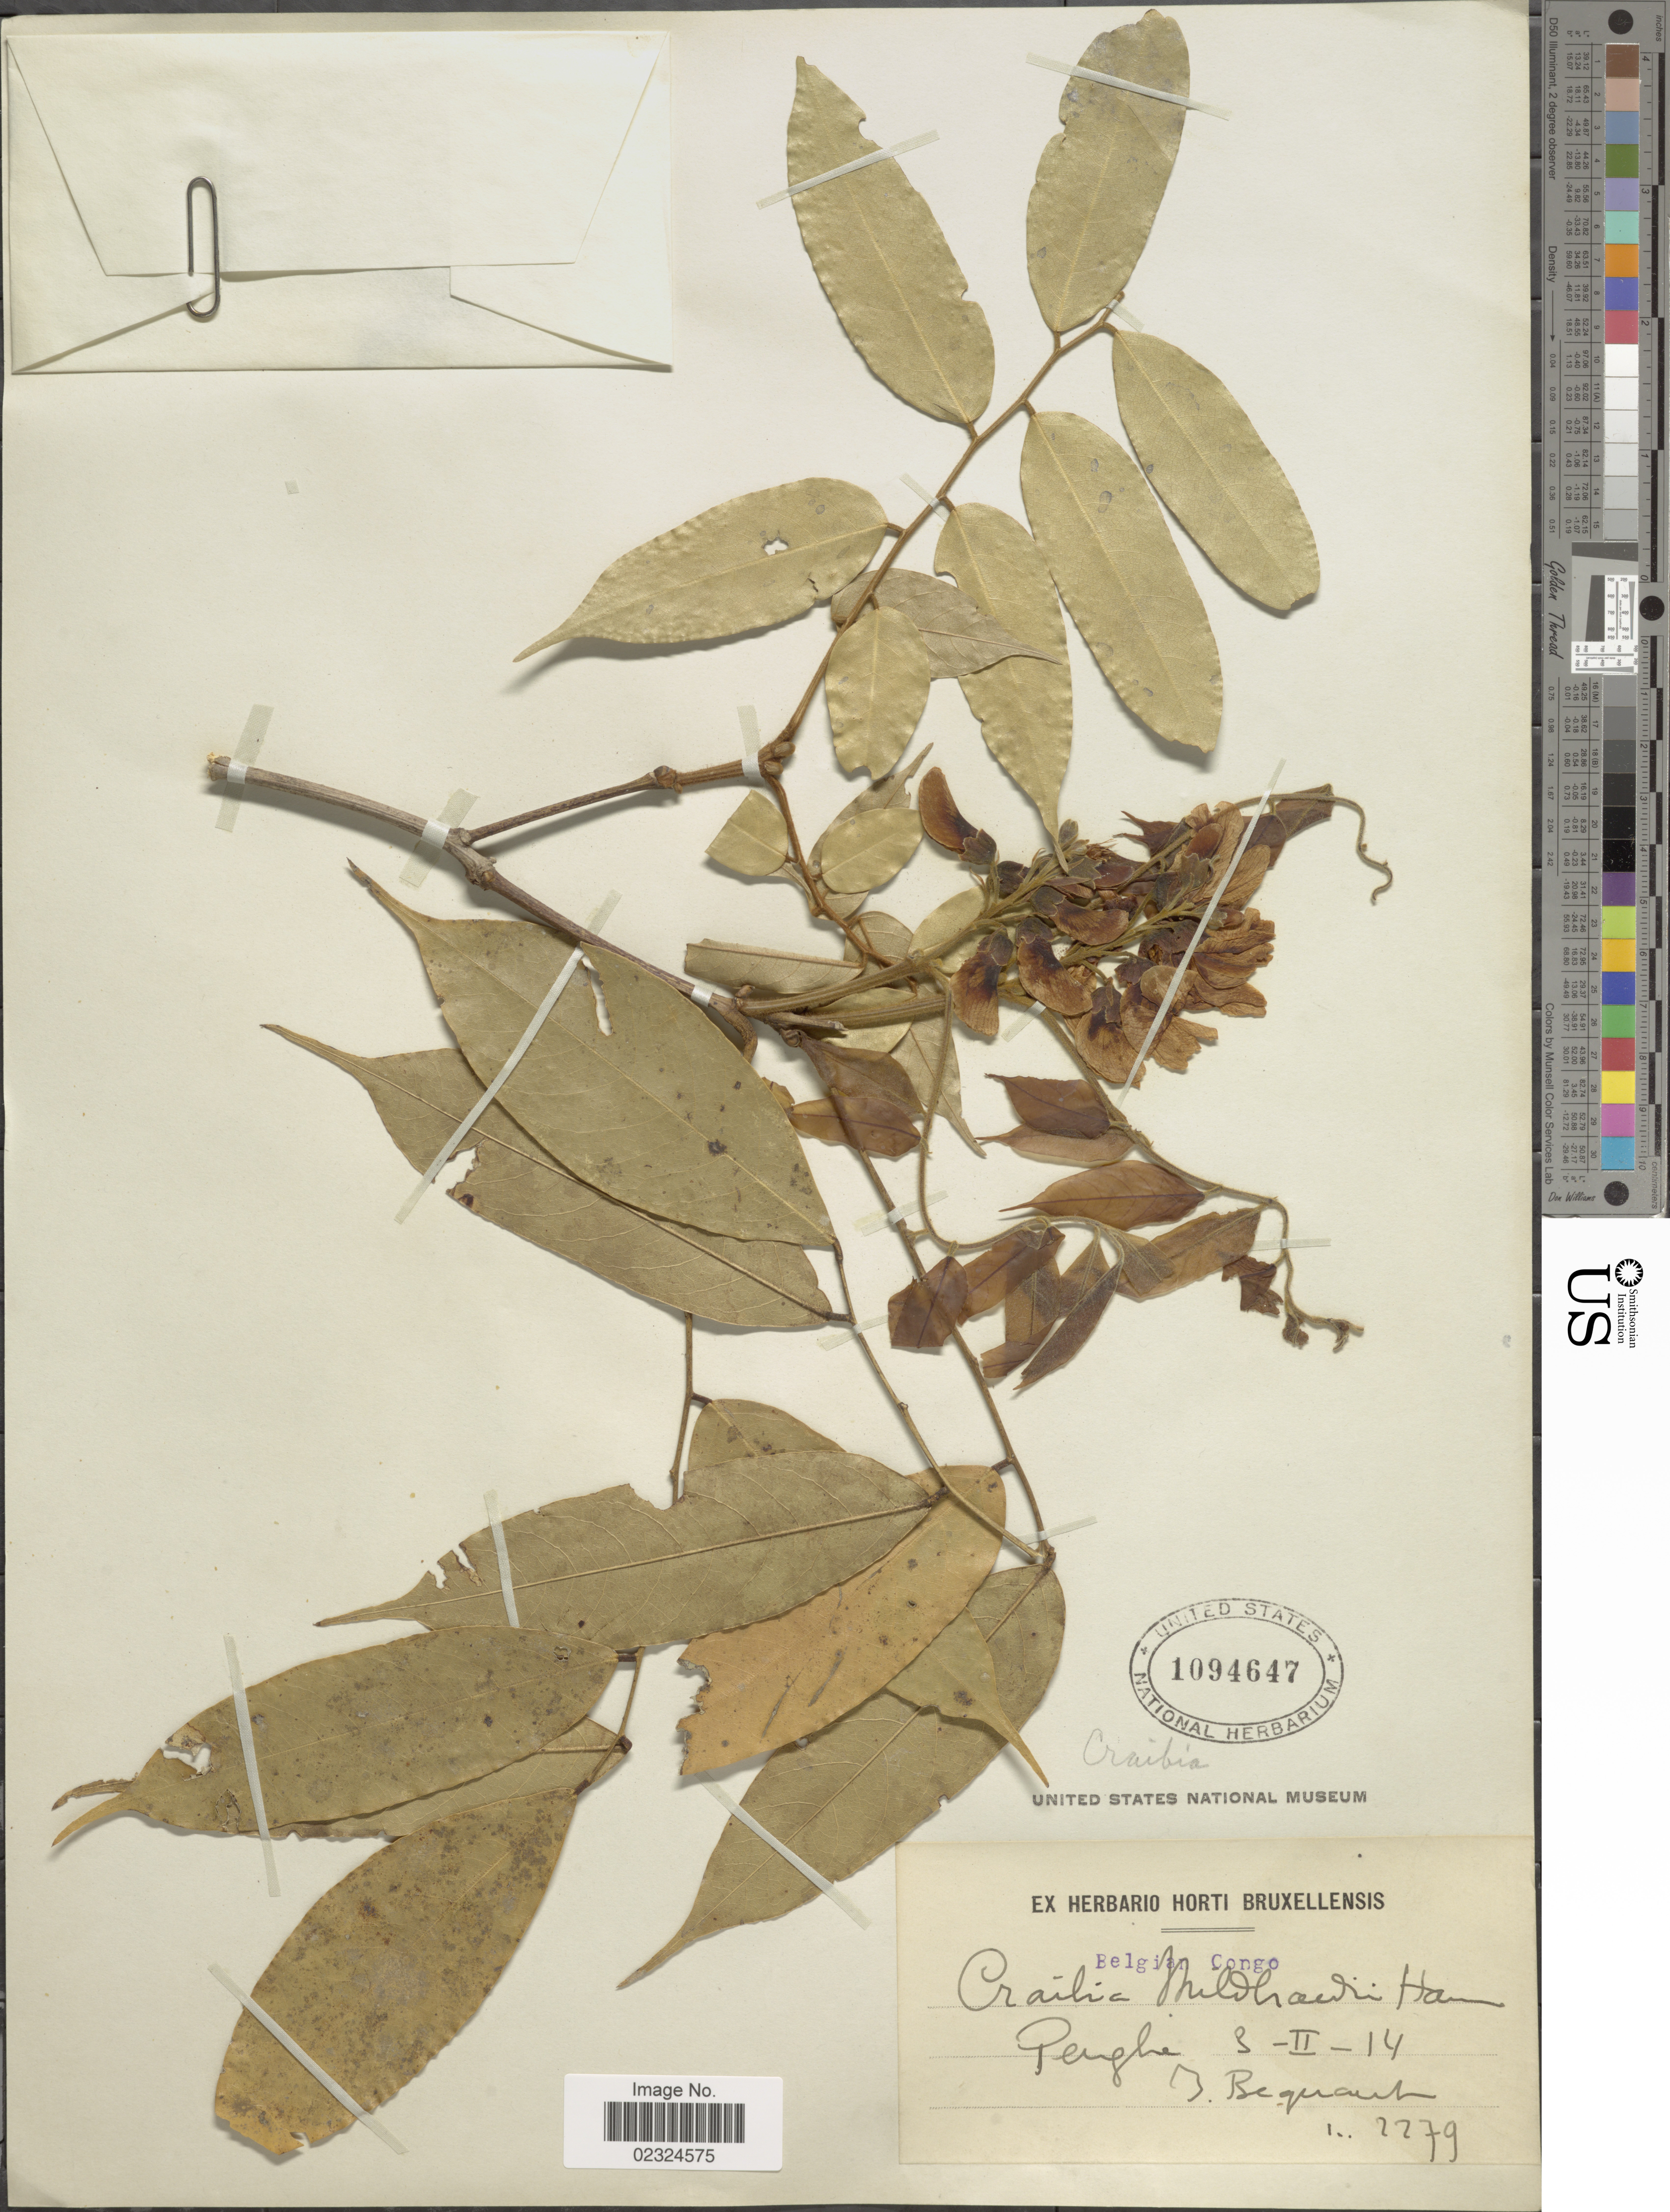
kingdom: Plantae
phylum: Tracheophyta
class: Magnoliopsida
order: Fabales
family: Fabaceae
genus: Craibia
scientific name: Craibia mildbraedii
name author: Harms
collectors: J. Bequaert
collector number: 12279*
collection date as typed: Transcribed d/m/y: 3/2/14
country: Congo, Democratic Republic of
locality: Belgian Congo. Penghe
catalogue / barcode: US 1094647